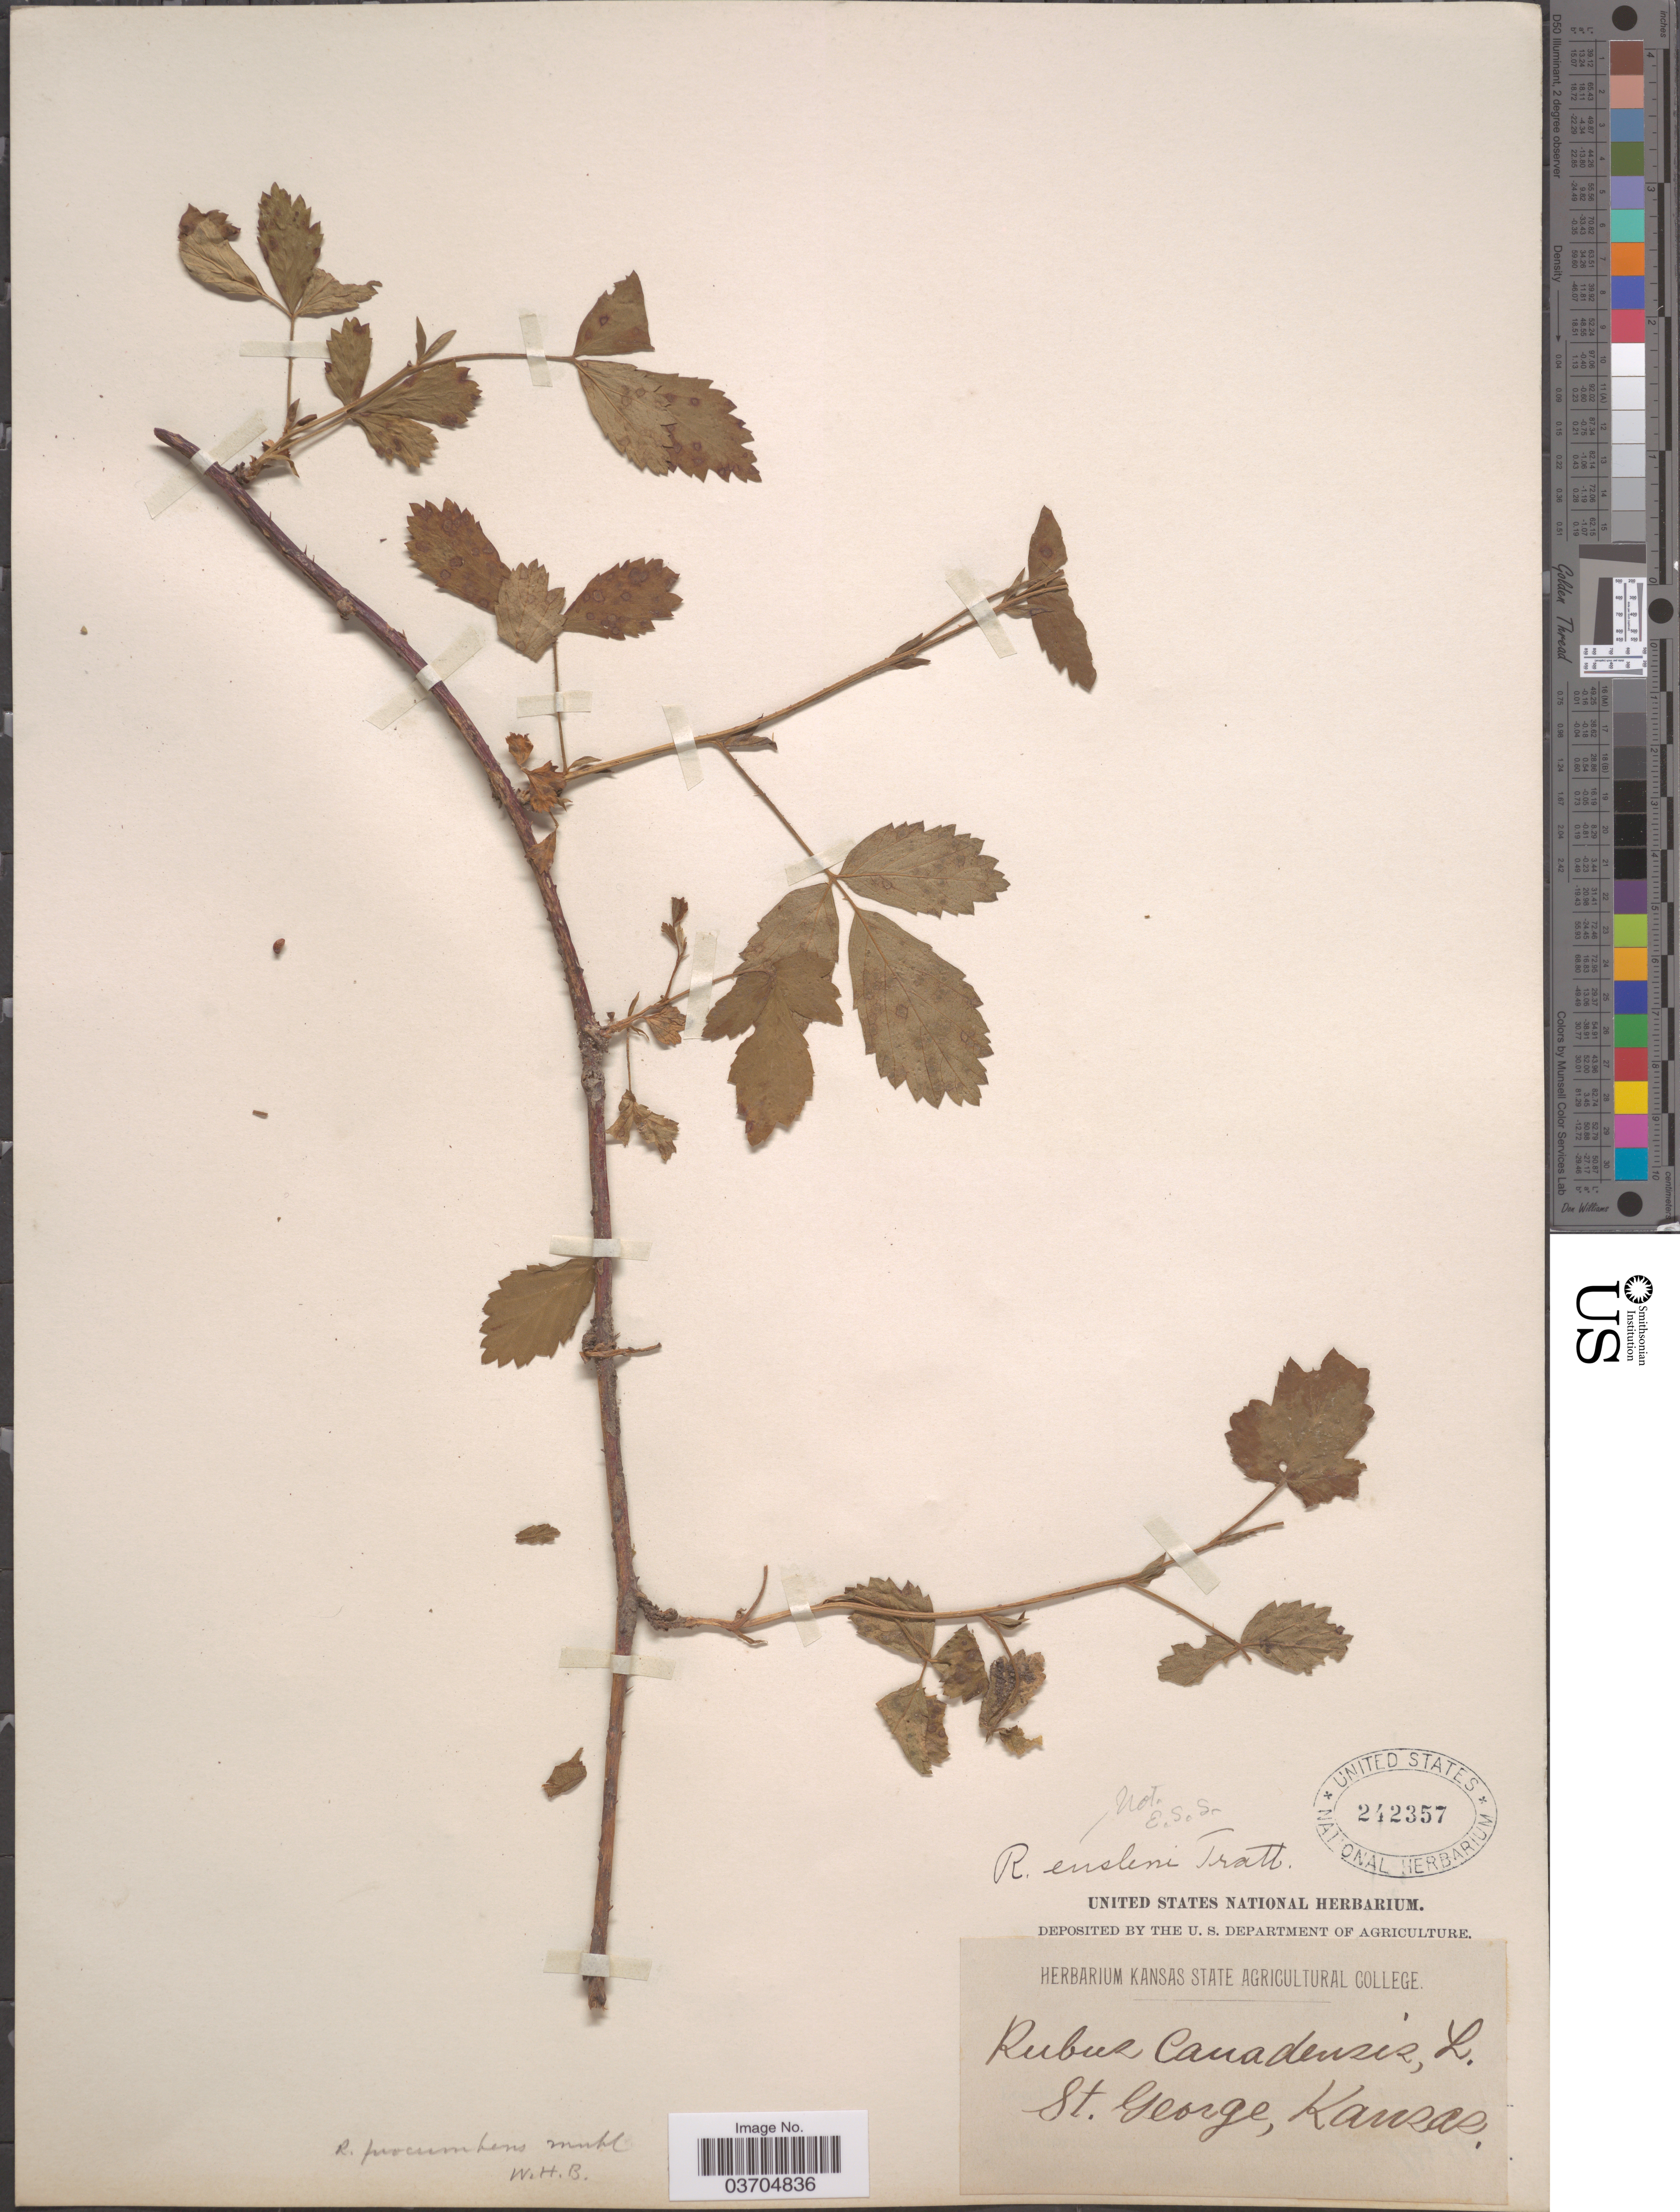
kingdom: Plantae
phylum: Tracheophyta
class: Magnoliopsida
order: Rosales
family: Rosaceae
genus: Rubus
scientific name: Rubus enslenii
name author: Tratt.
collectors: ex herb. Kansas State Agricultural College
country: United States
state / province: Kansas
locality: St. George.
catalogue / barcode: US 242357